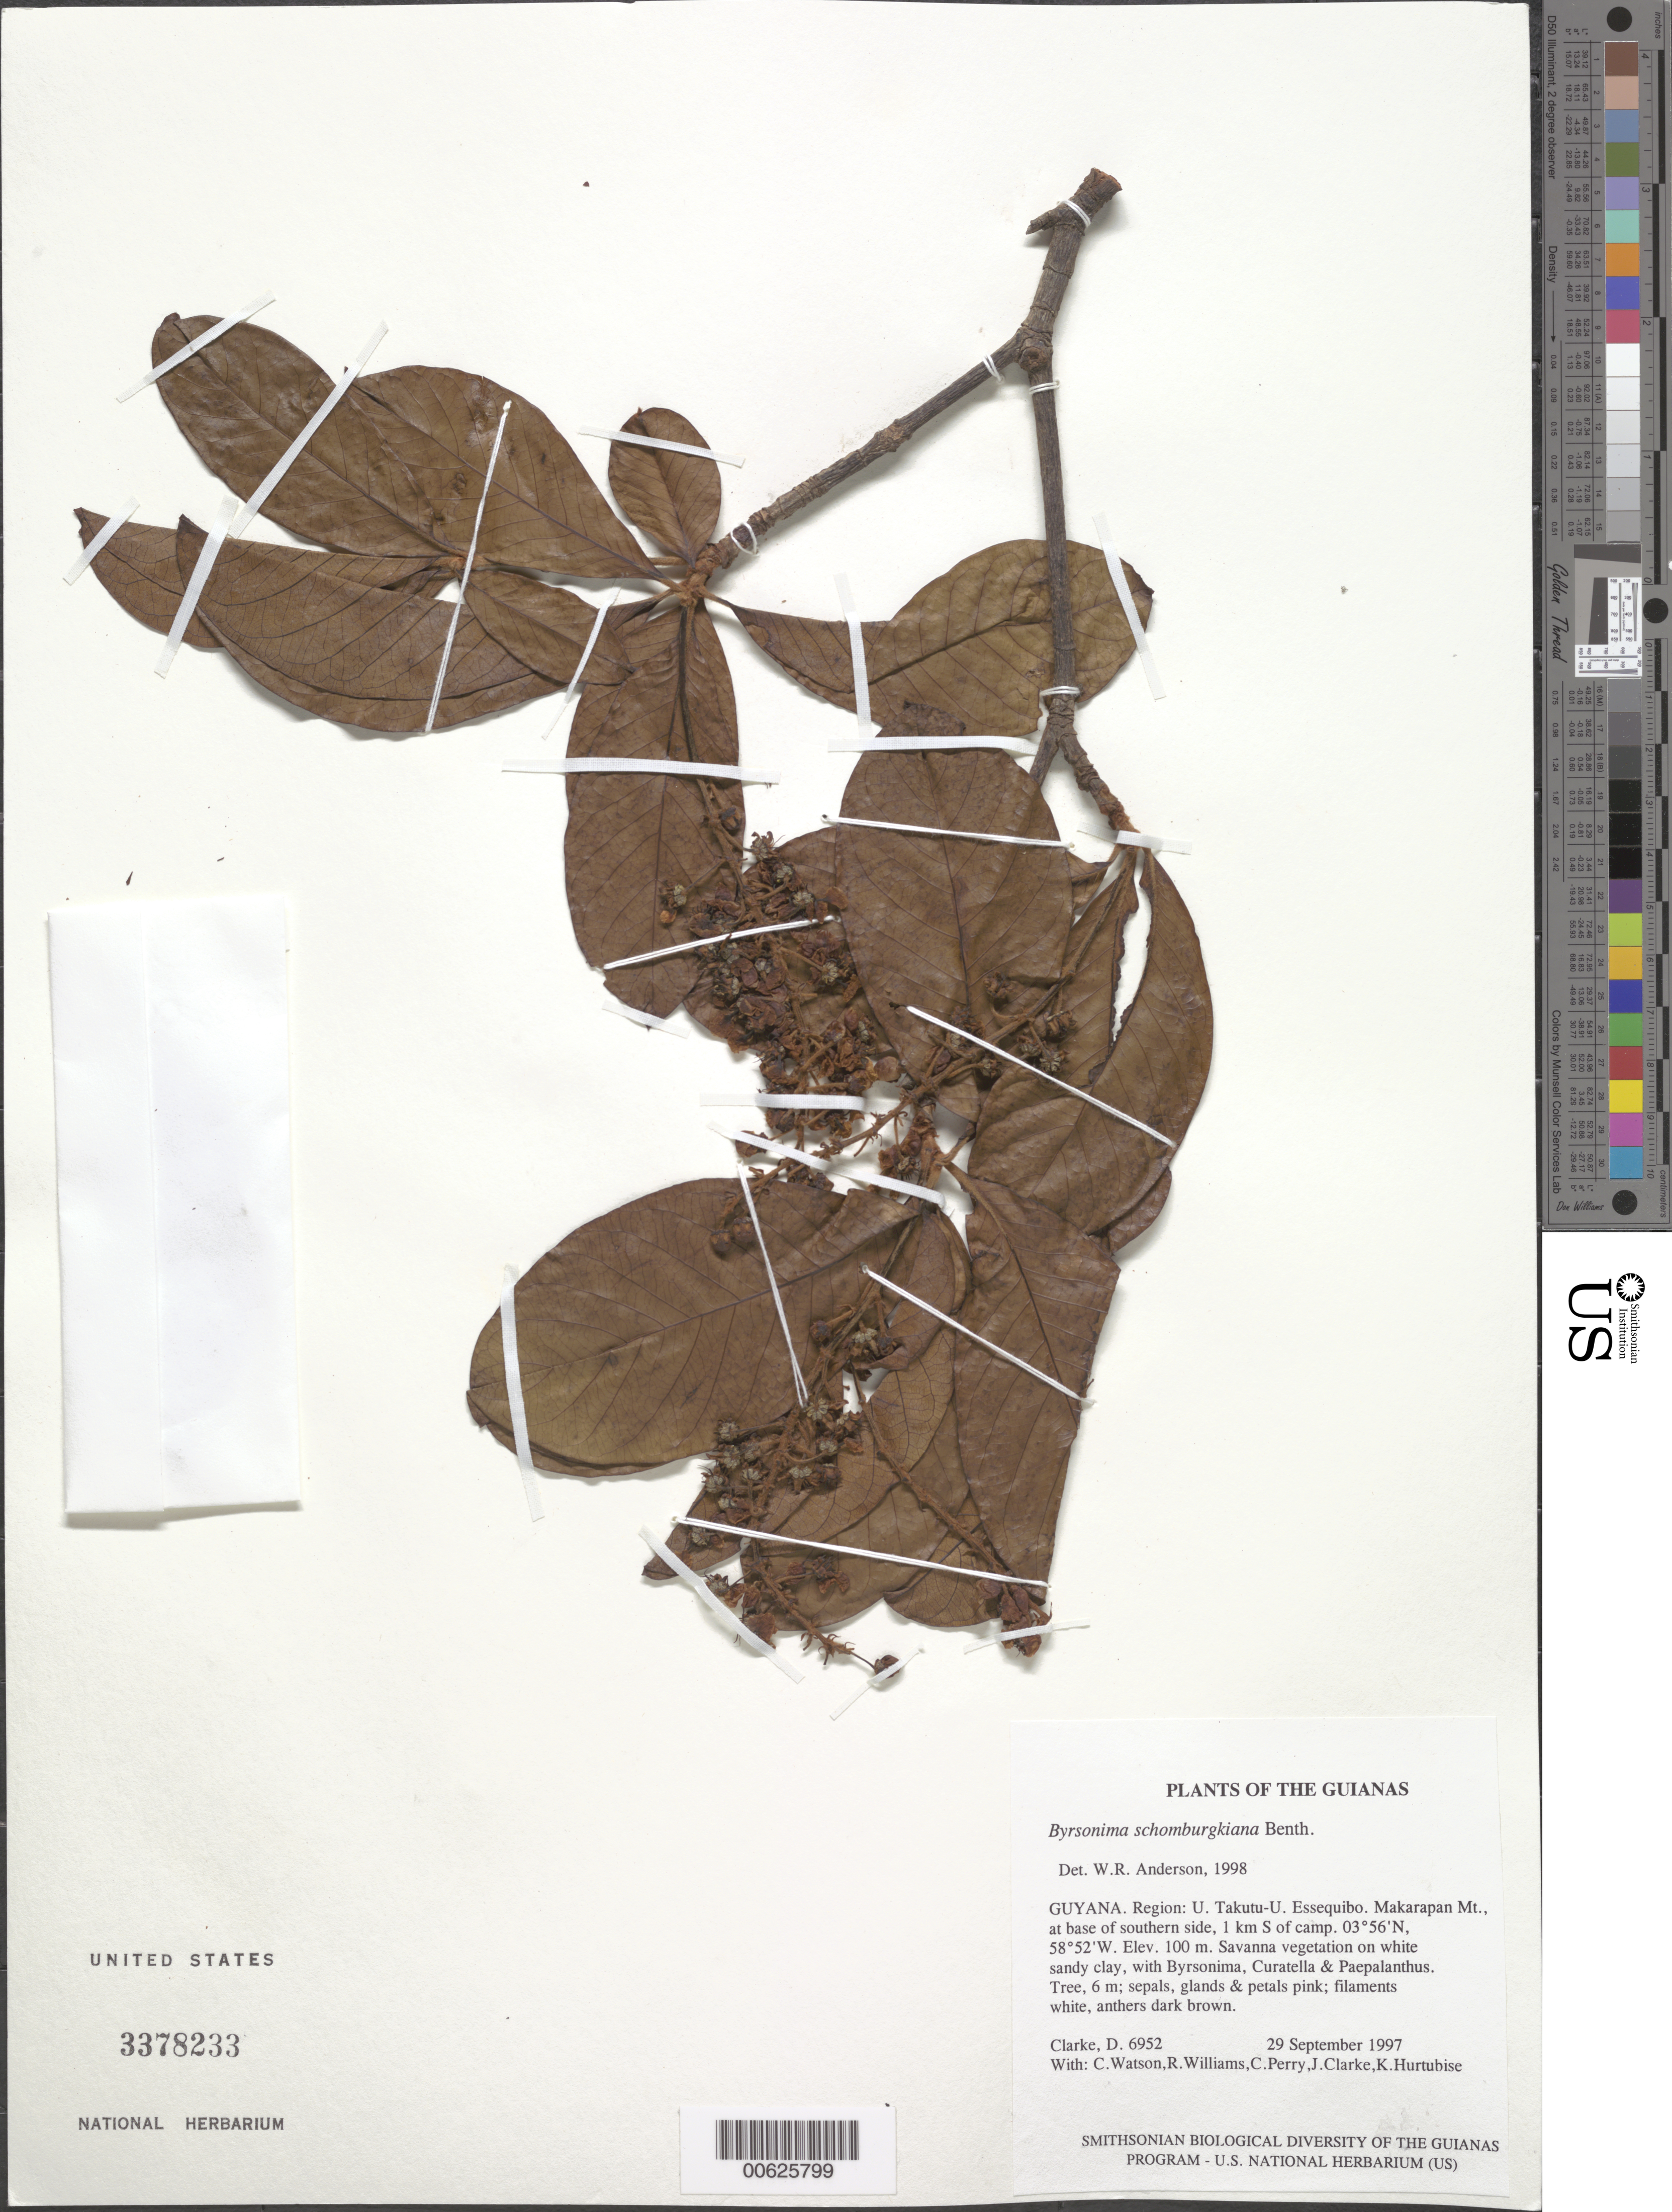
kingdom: Plantae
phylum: Tracheophyta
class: Magnoliopsida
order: Malpighiales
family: Malpighiaceae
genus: Byrsonima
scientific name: Byrsonima schomburgkiana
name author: Benth.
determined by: Anderson, W. R., (MICH), University of Michigan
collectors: H. D. Clarke, C. Watson, R. Williams, C. Perry, J. Clarke & K. Hurtubise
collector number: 6952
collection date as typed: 29 September 1997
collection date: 1997-09-29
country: Guyana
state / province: U. Takutu-U. Essequibo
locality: Makarapan Mt., at base of southern side, 1 km S of camp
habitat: Savanna vegetation on white sandy clay, with Byrsonima, Curatella & Paepalanthus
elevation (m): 100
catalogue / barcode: US 3378233